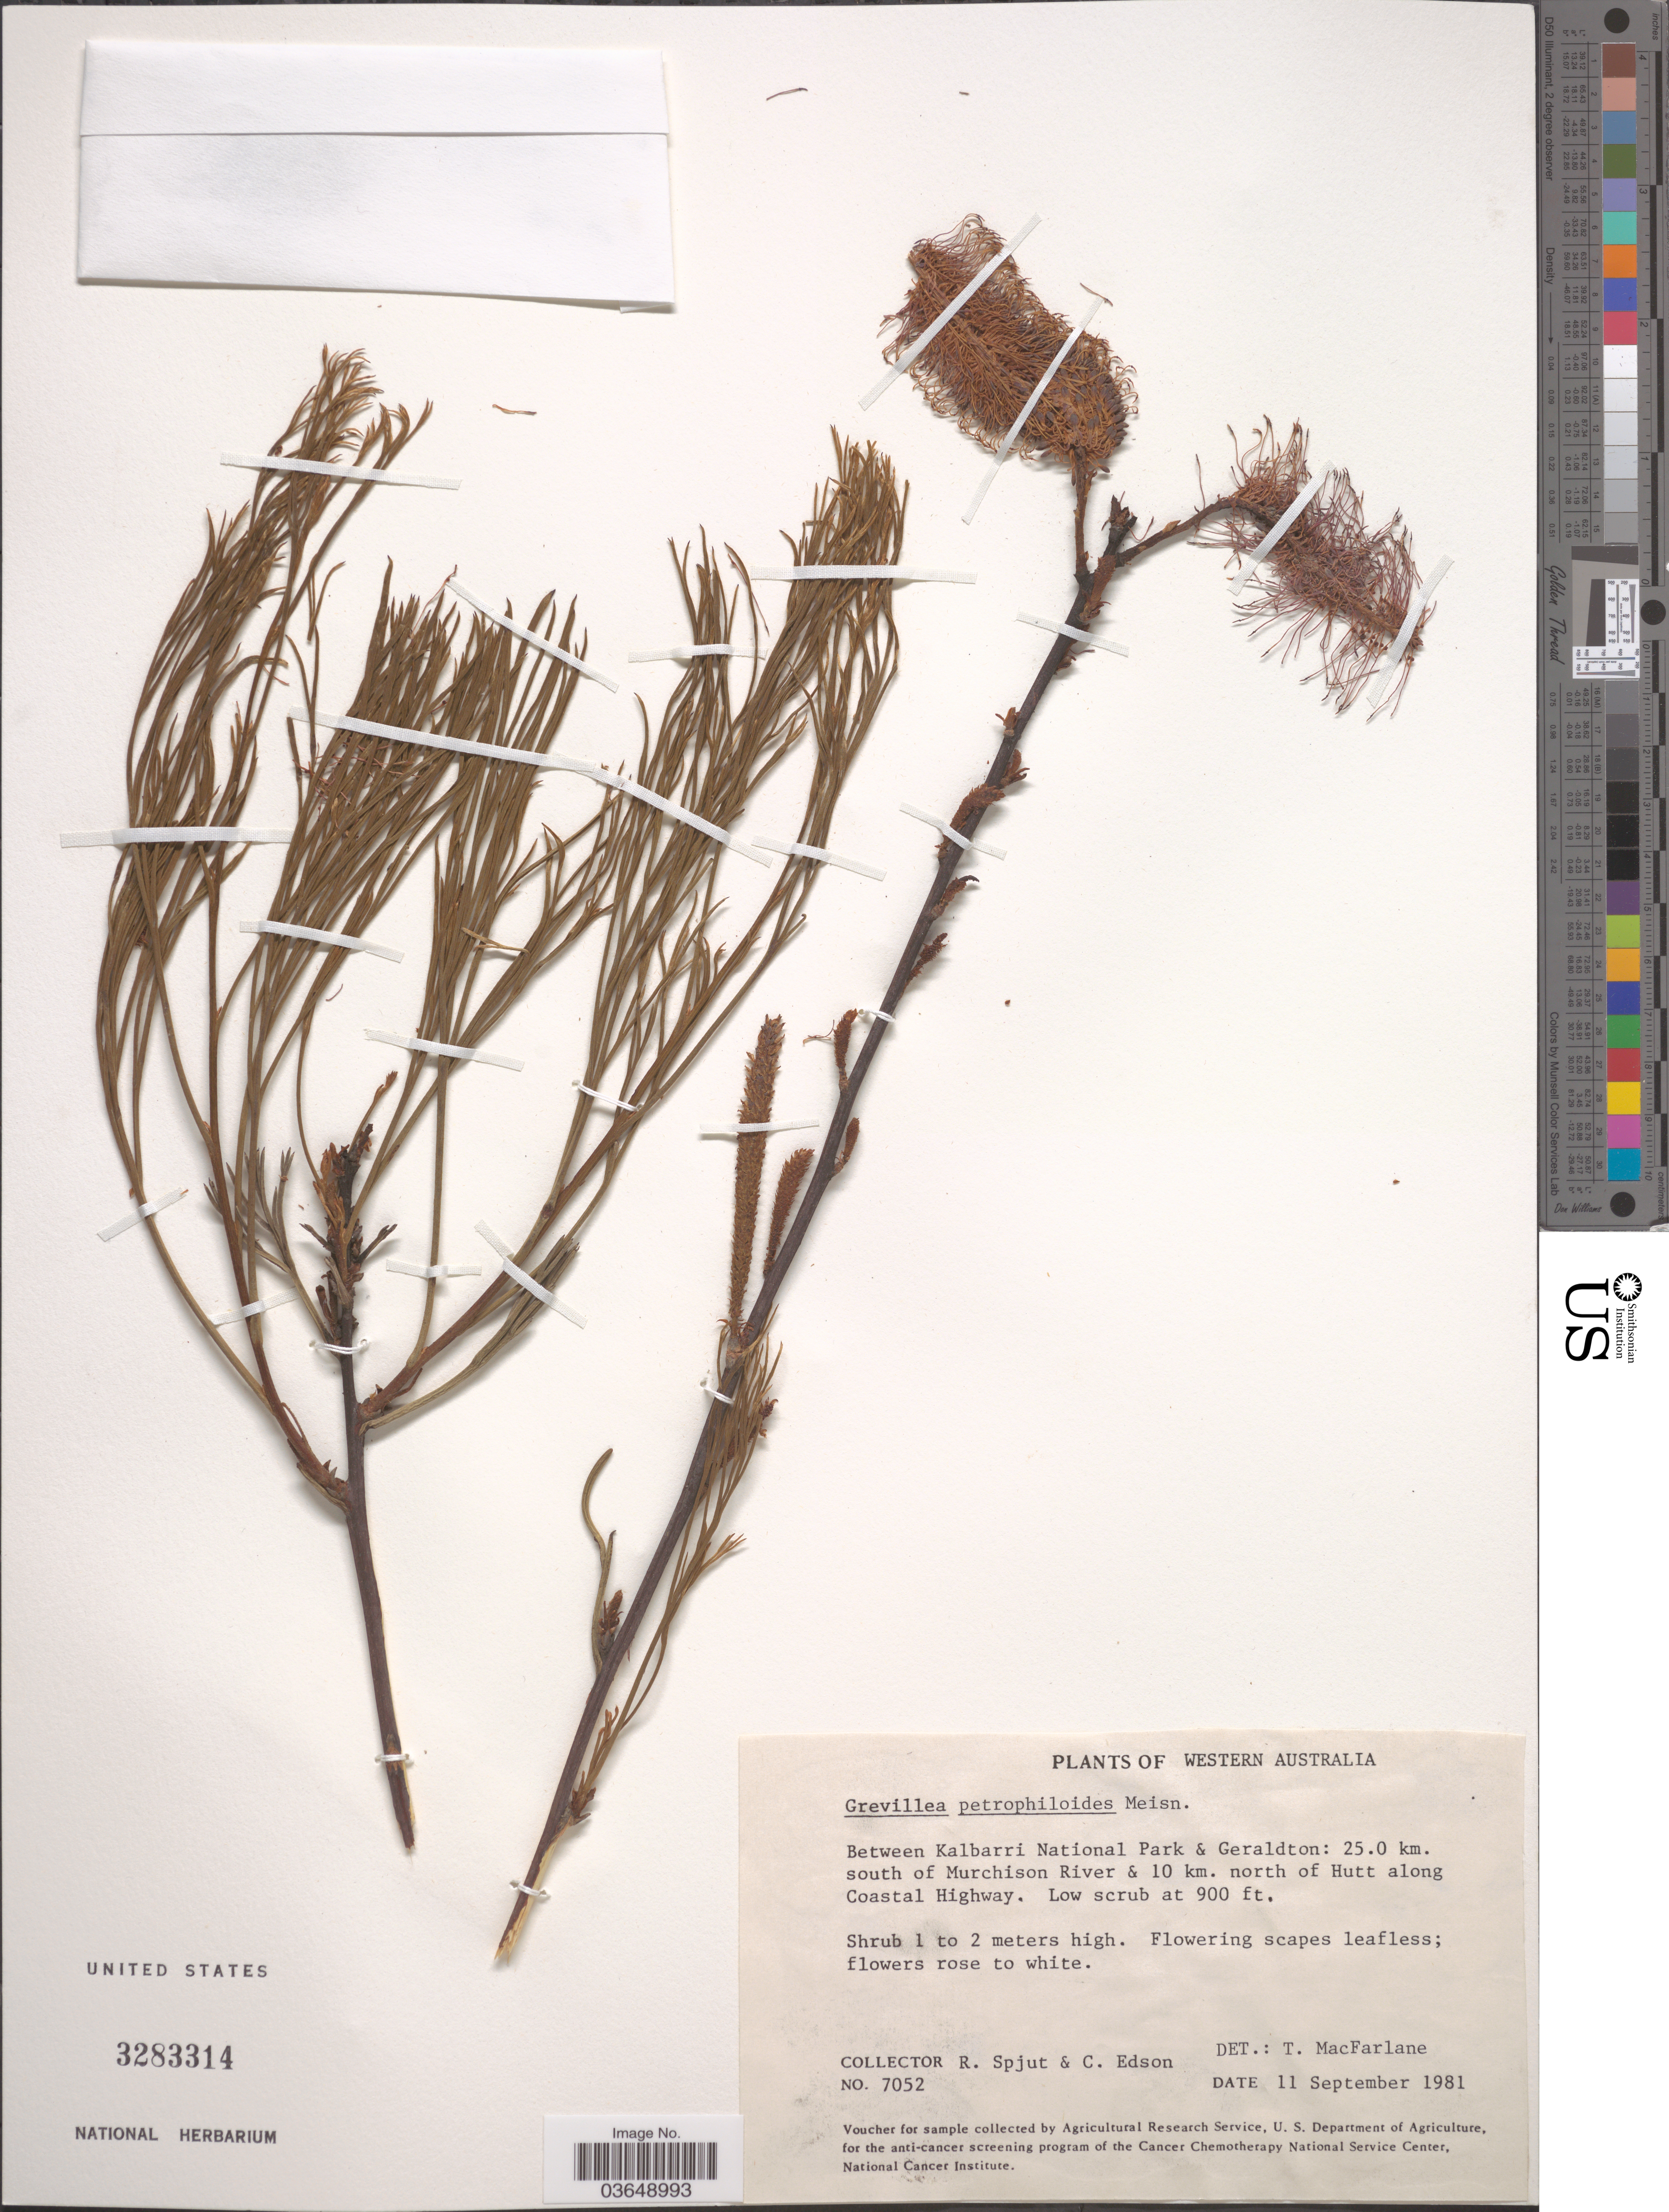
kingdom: Plantae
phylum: Tracheophyta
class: Magnoliopsida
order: Proteales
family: Proteaceae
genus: Grevillea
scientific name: Grevillea petrophiloides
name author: Meisn.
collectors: R. Spjut & C. Edson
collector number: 7052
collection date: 1981-09-11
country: Australia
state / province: Western Australia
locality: Between Kalbarri National Park & Geraldton: 25.0 km. south of Murchison River & 10 km. north of Hutt along Coastal Highway.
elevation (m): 274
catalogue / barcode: US 3283314